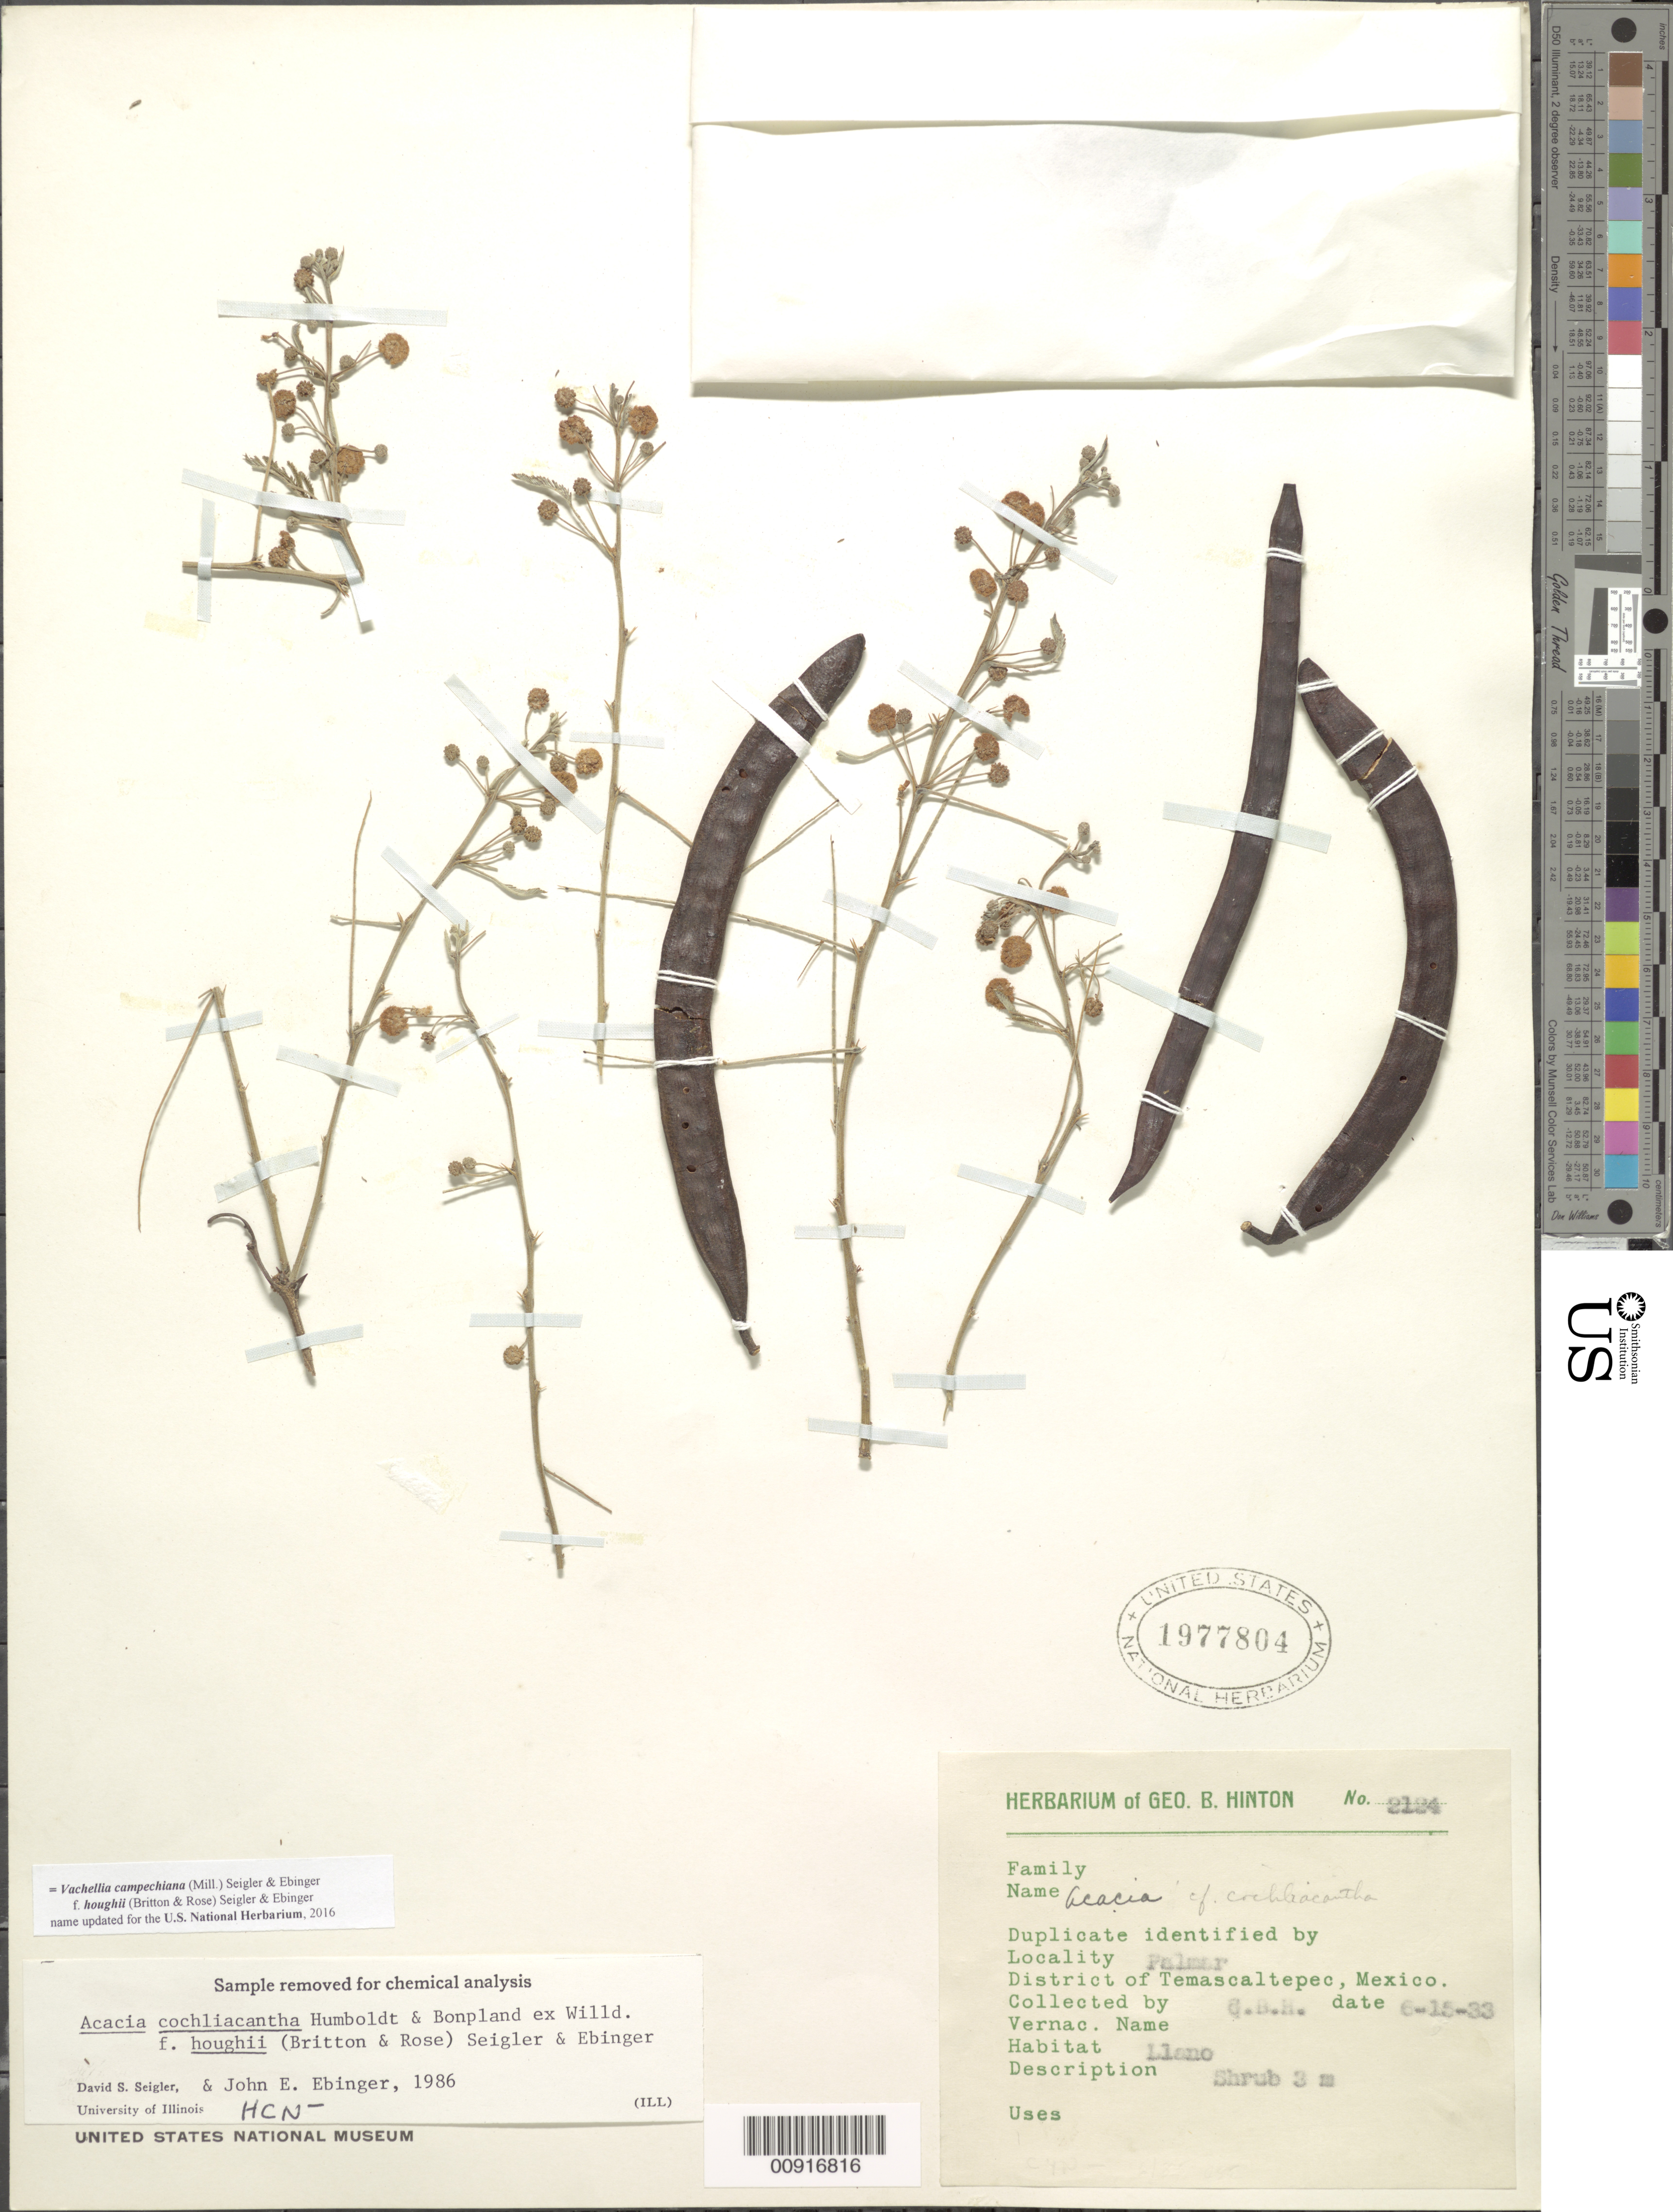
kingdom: Plantae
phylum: Tracheophyta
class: Magnoliopsida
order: Fabales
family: Fabaceae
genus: Vachellia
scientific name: Vachellia campechiana f. houghii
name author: (Britton & Rose) Seigler & Ebinger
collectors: G. B. Hinton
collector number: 2124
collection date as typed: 15 Jun 1933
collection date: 1933-06-15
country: Mexico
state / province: México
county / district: Temascaltepec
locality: Palmar, District of Temascaltepec, State of Mexico.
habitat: Llano.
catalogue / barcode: US 1977804